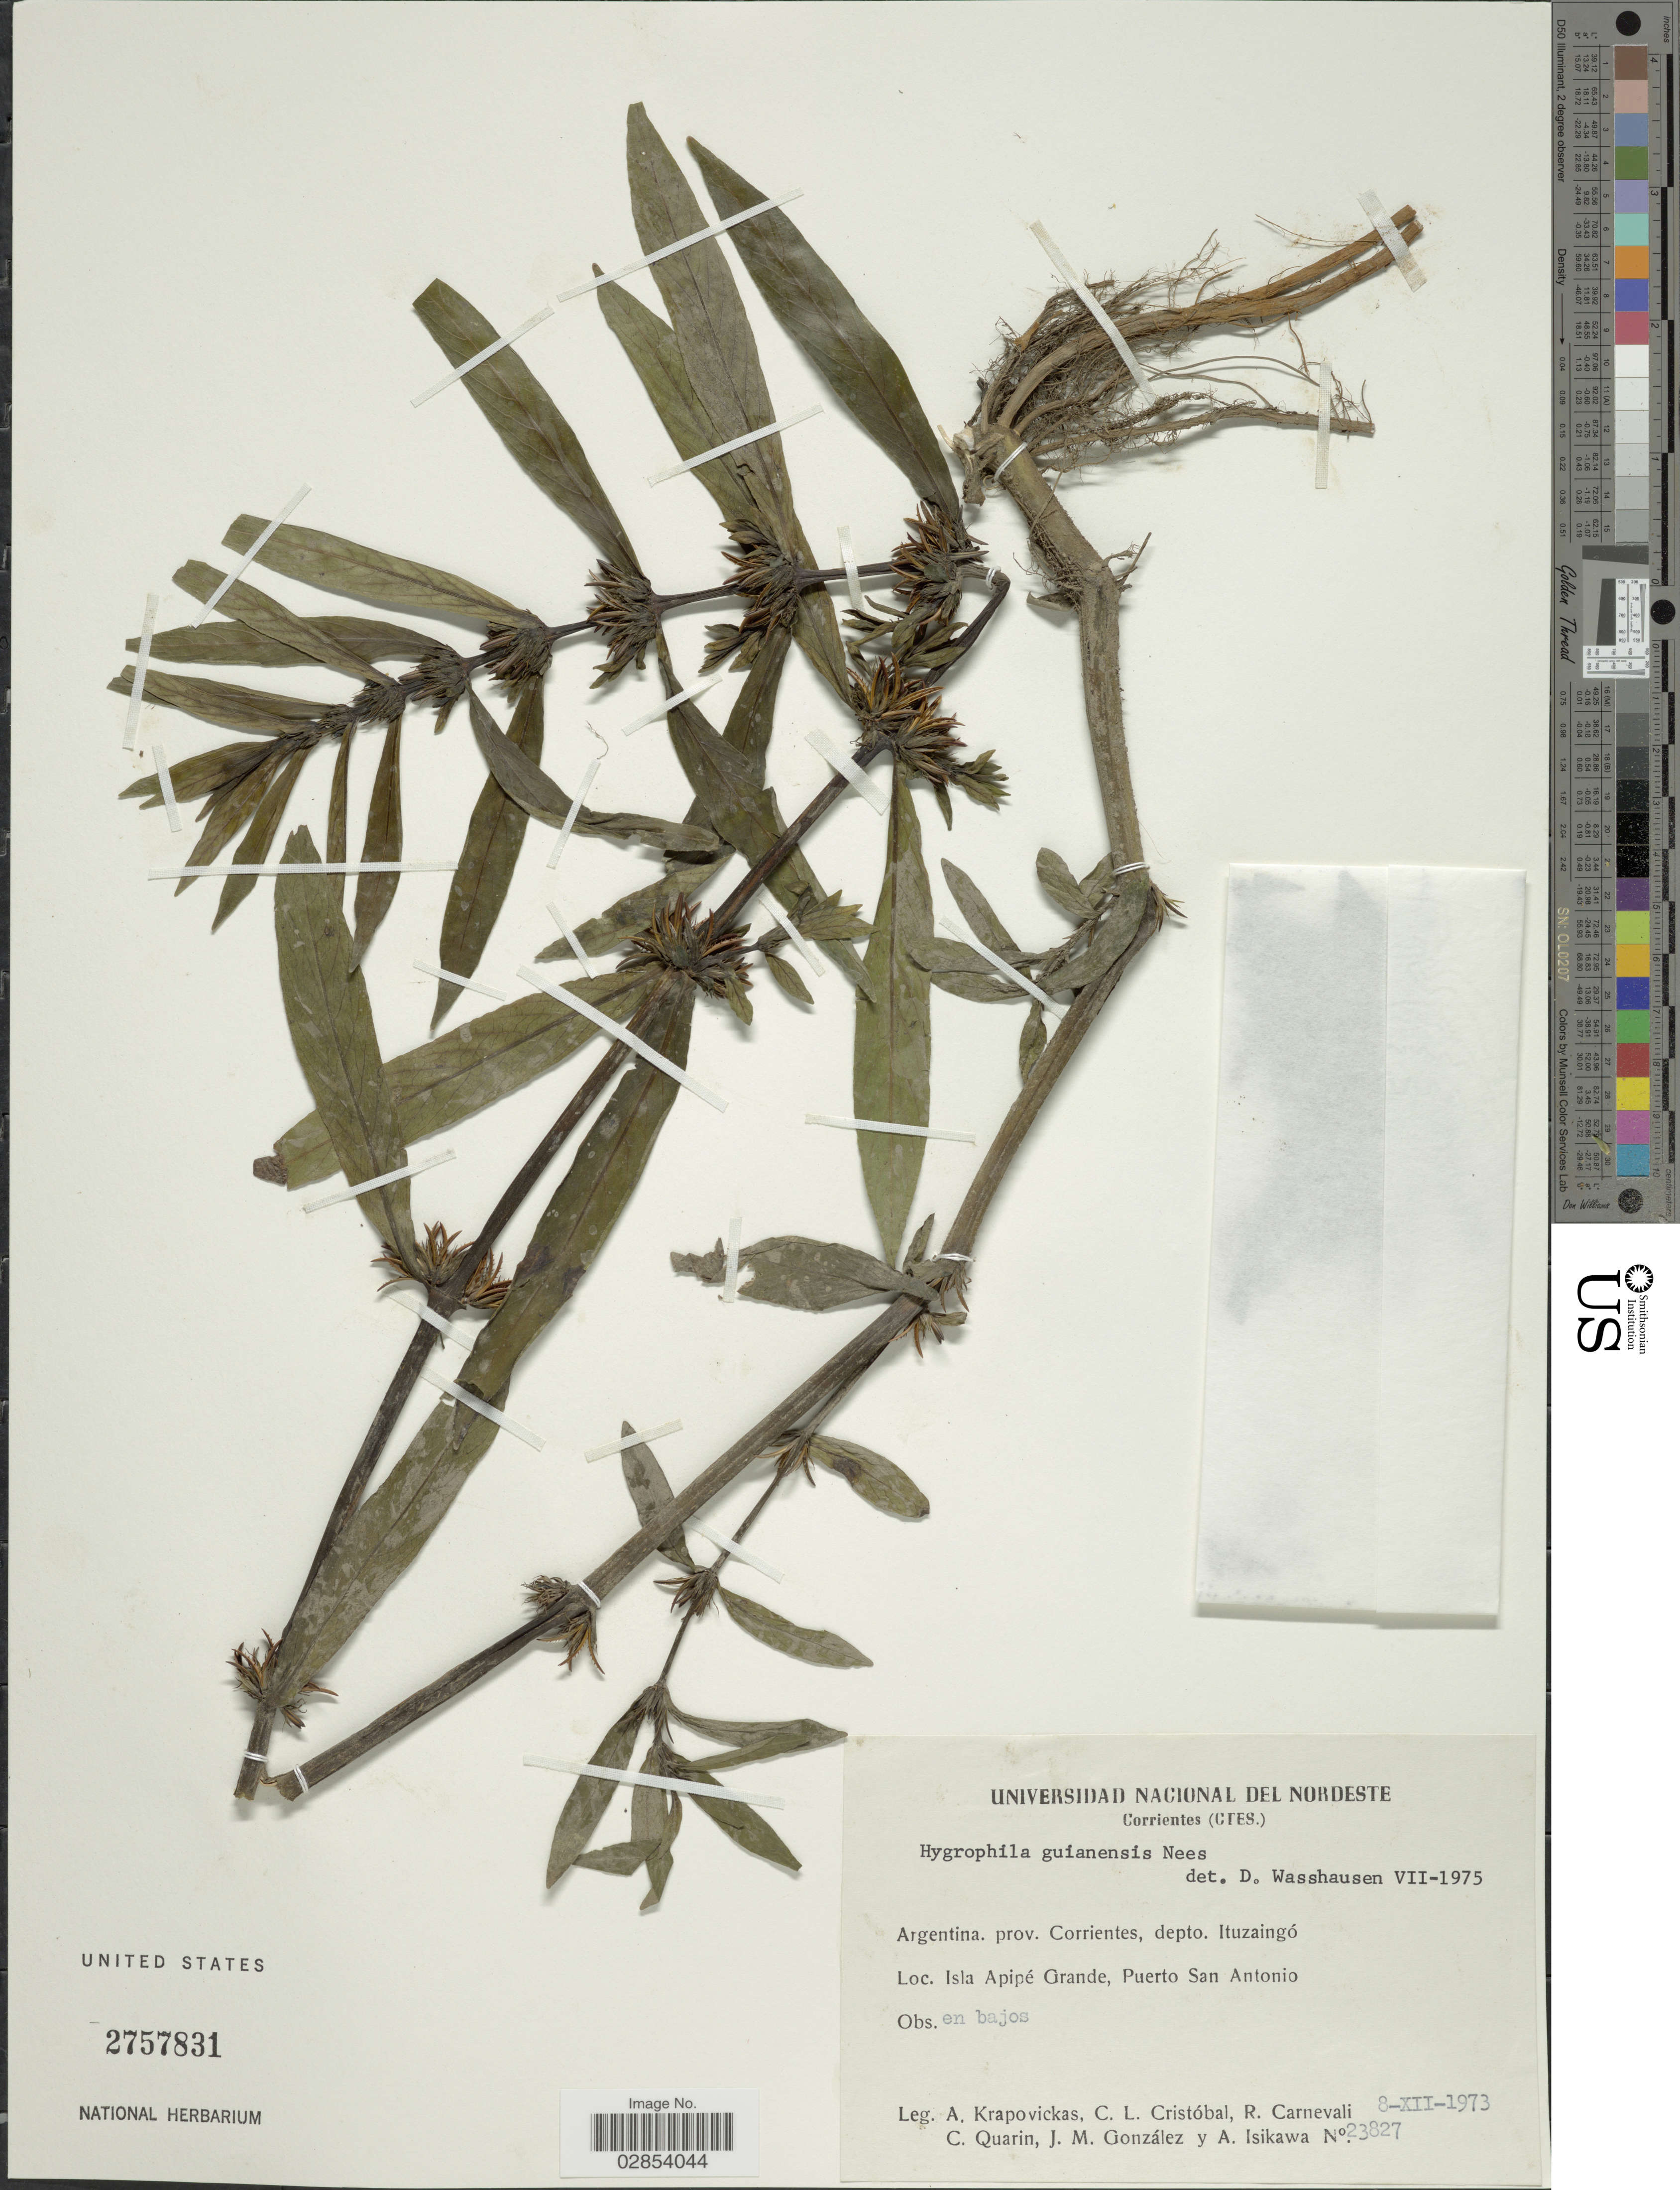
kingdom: Plantae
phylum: Tracheophyta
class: Magnoliopsida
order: Lamiales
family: Acanthaceae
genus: Hygrophila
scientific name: Hygrophila costata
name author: Nees & T. Nees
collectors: A. Krapovickas, C. L. Cristóbal, R. Carnevali, C. Quarín & et al.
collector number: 23827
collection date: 1973-12-08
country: Argentina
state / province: Corrientes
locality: Depto. Ituzaingó, Isla Apipé Grande, Puerto San Antonio.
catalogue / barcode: US 2757831